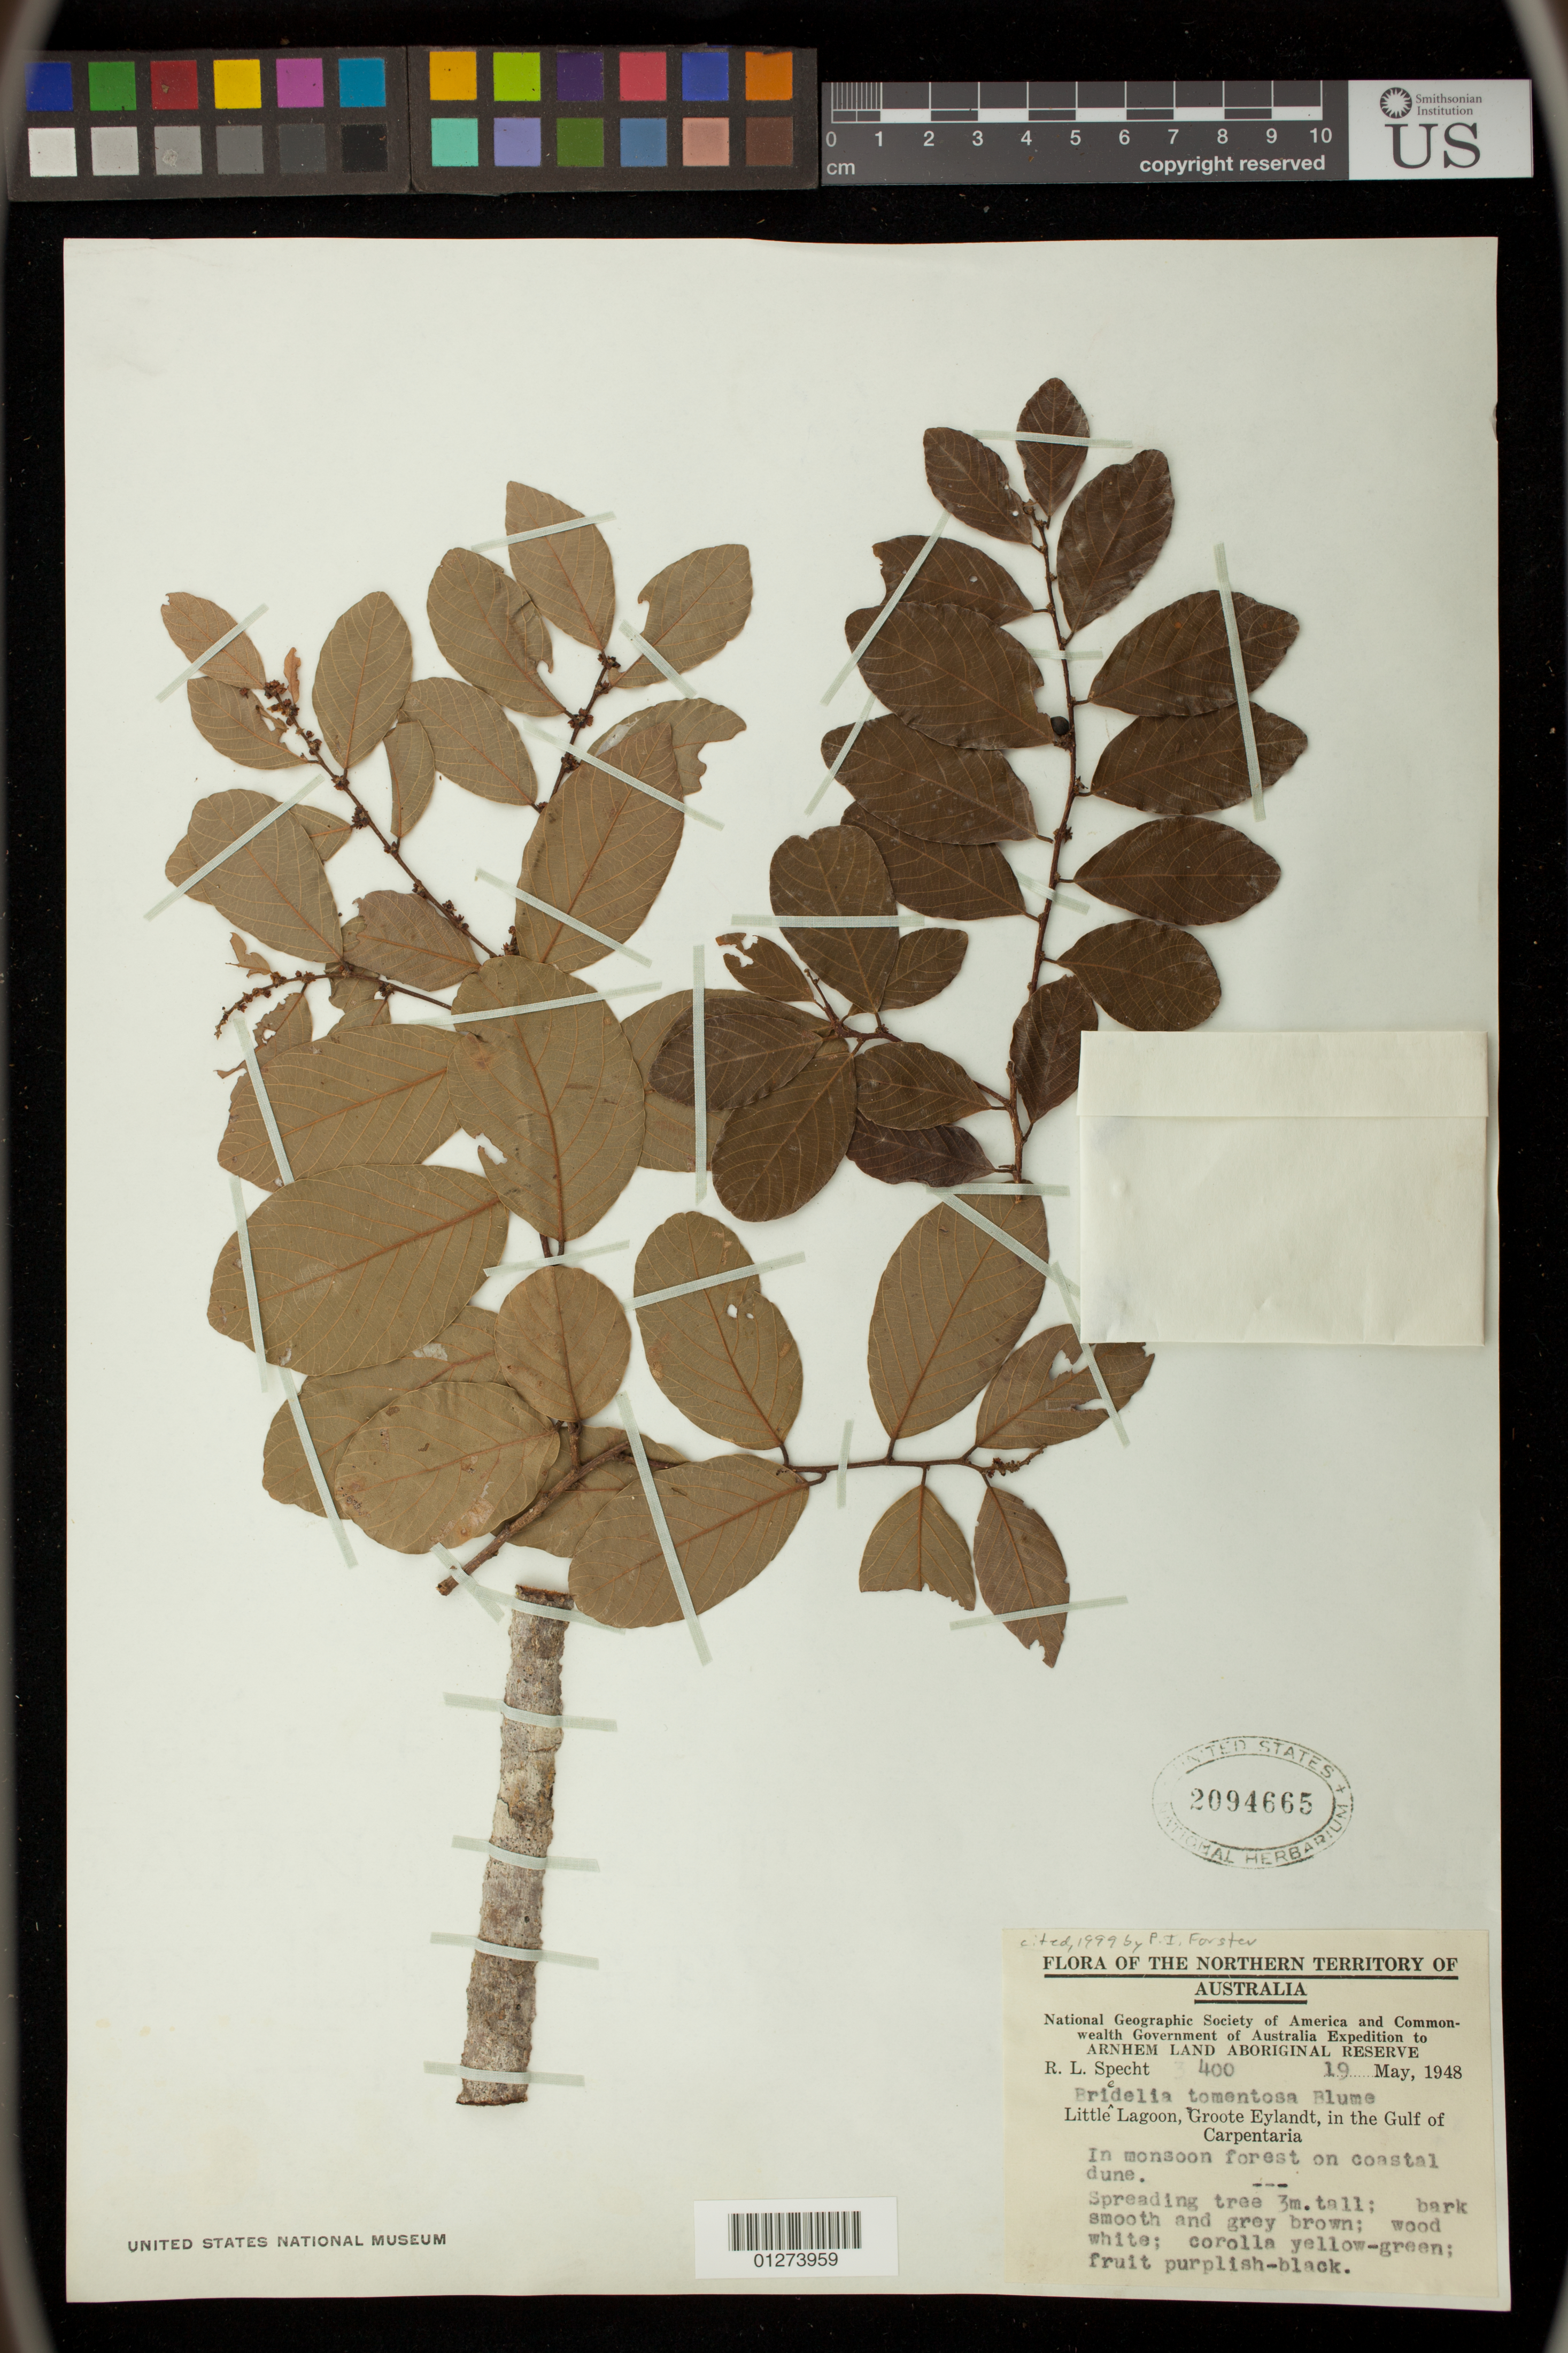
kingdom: Plantae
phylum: Tracheophyta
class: Magnoliopsida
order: Malpighiales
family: Phyllanthaceae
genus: Bridelia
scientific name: Bridelia tomentosa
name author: Blume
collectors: R. L. Specht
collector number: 400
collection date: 1948-05-19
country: Australia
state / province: Northern Territory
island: Groote Eylandt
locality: Little Lagoon, Groote Eylandt, in the Gulf of Carpentaria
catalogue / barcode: US 2094665